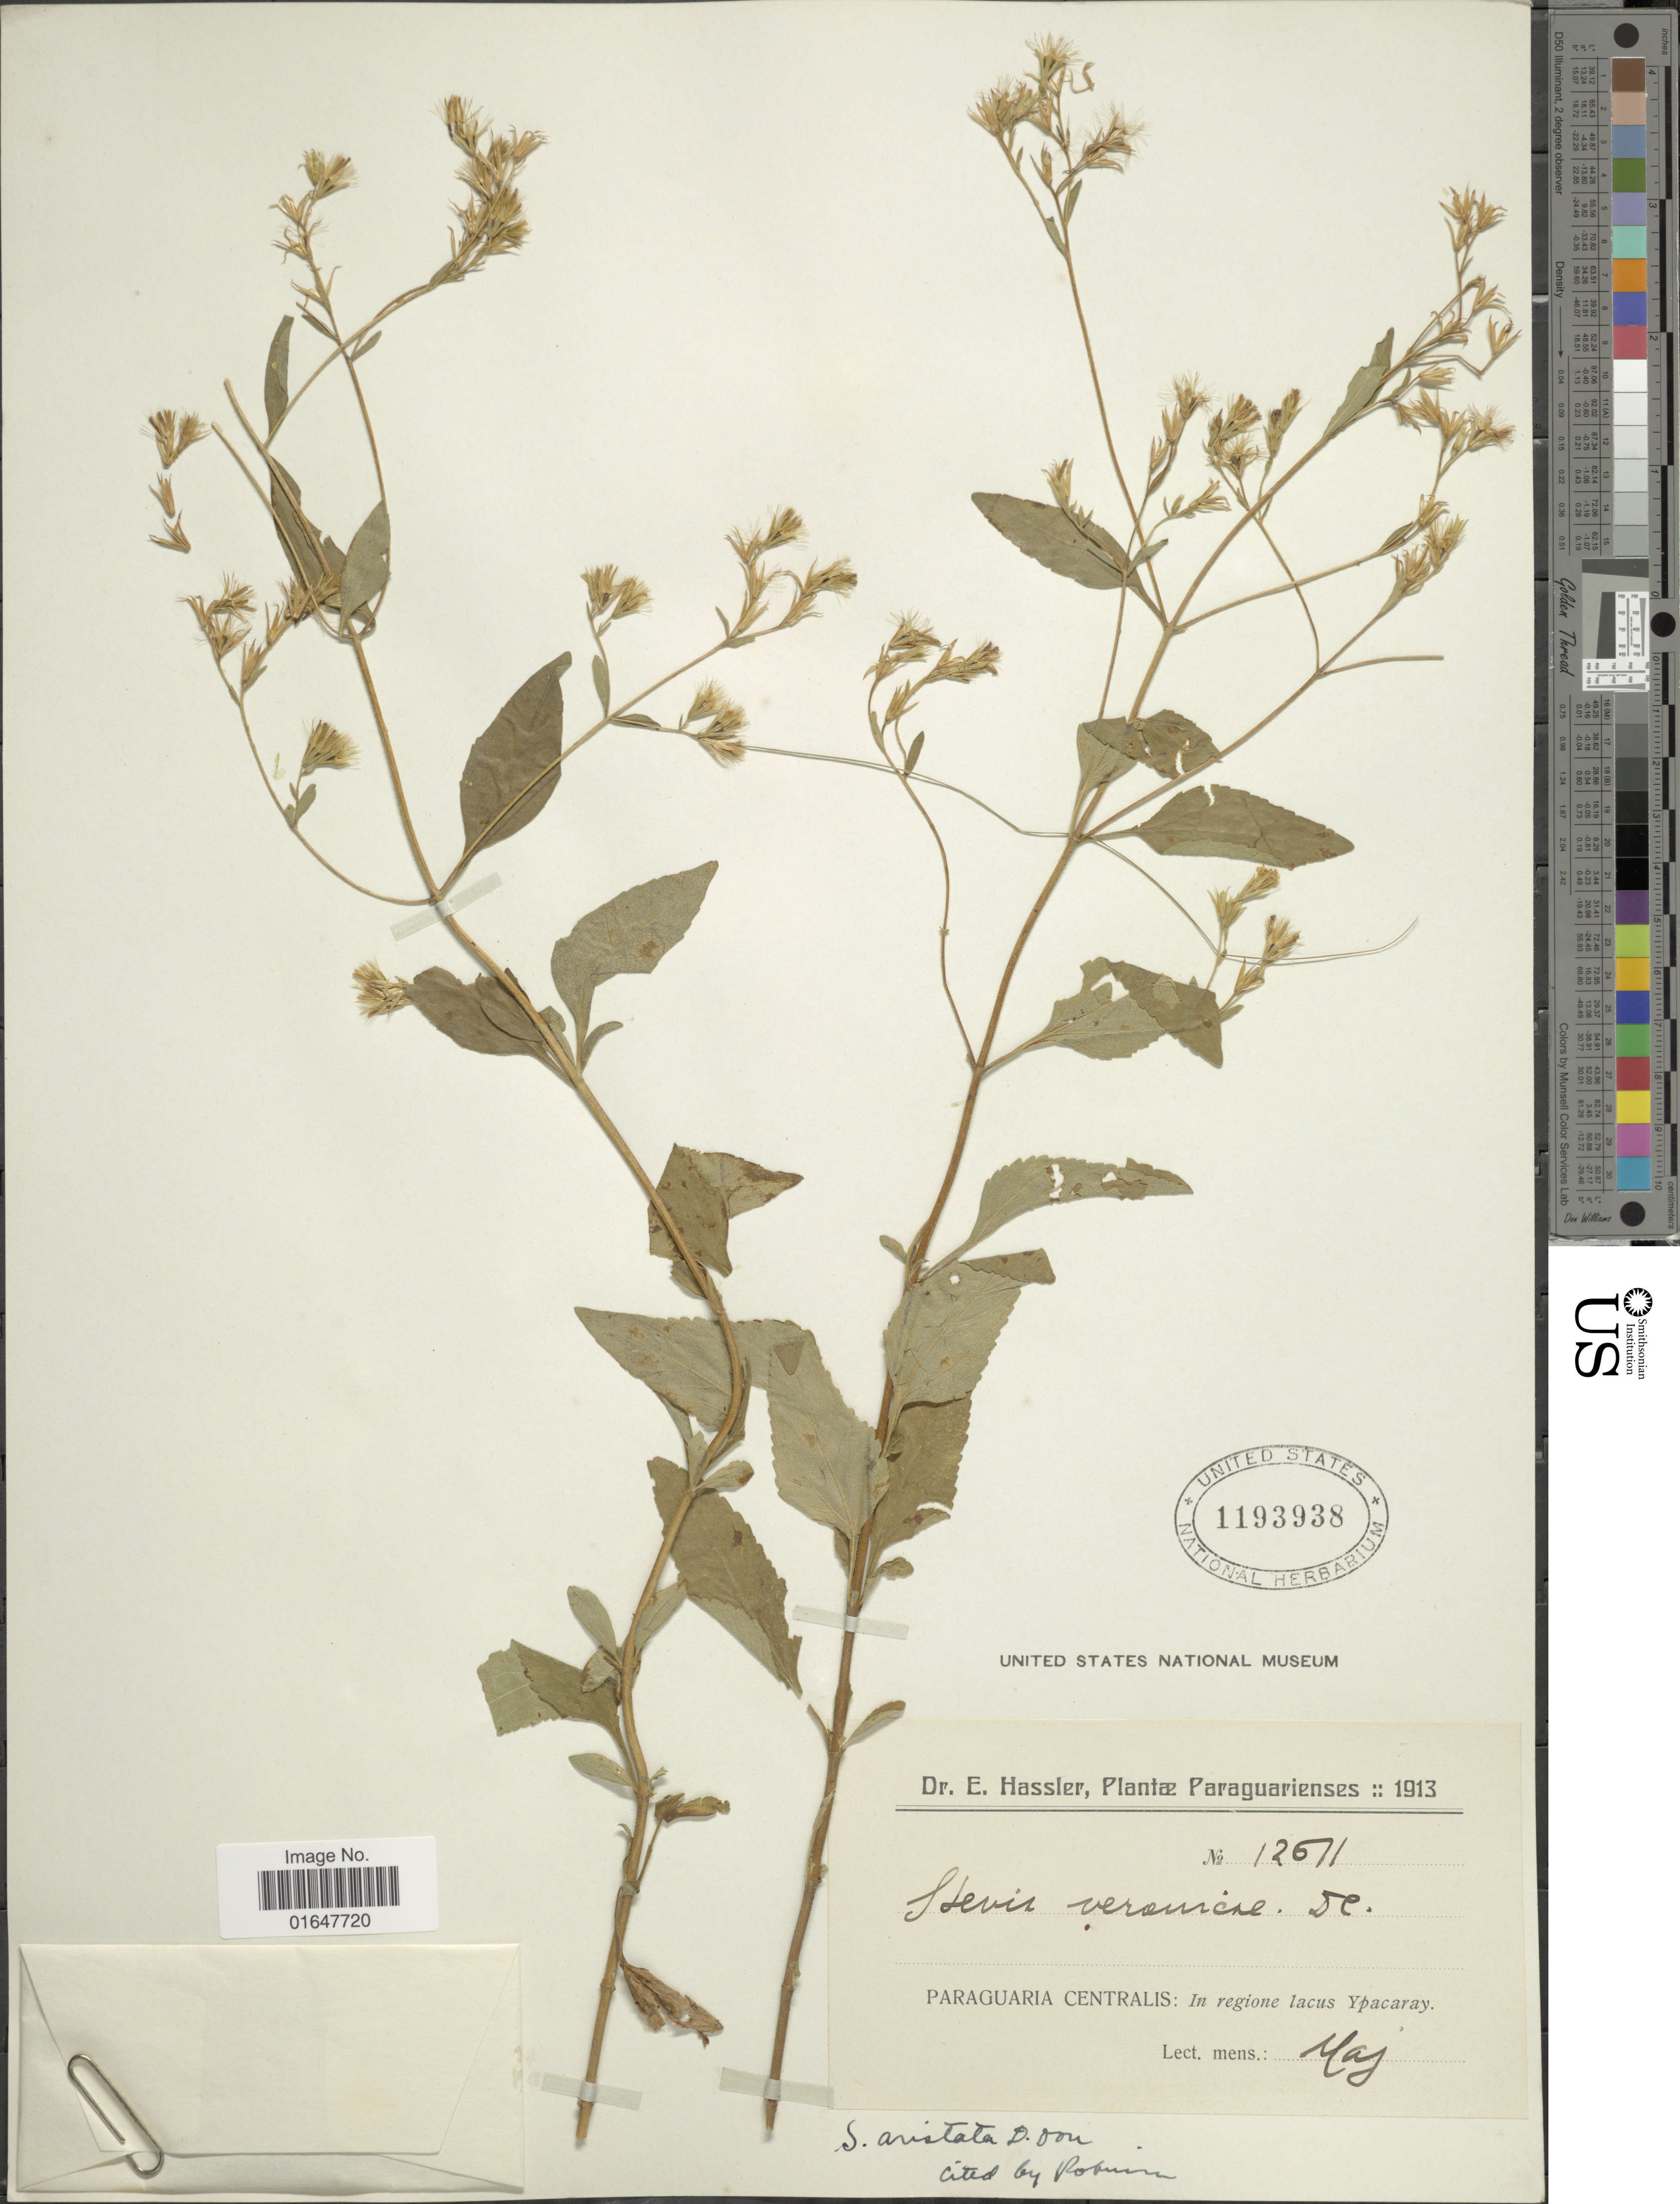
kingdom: Plantae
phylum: Tracheophyta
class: Magnoliopsida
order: Asterales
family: Asteraceae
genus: Stevia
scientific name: Stevia aristata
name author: D. Don ex Hook. & Arn.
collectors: E. Hassler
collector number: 12511*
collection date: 1913-05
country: Paraguay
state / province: Paraguari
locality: Paraguaria Centralis, Ypacaray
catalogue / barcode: US 1193938